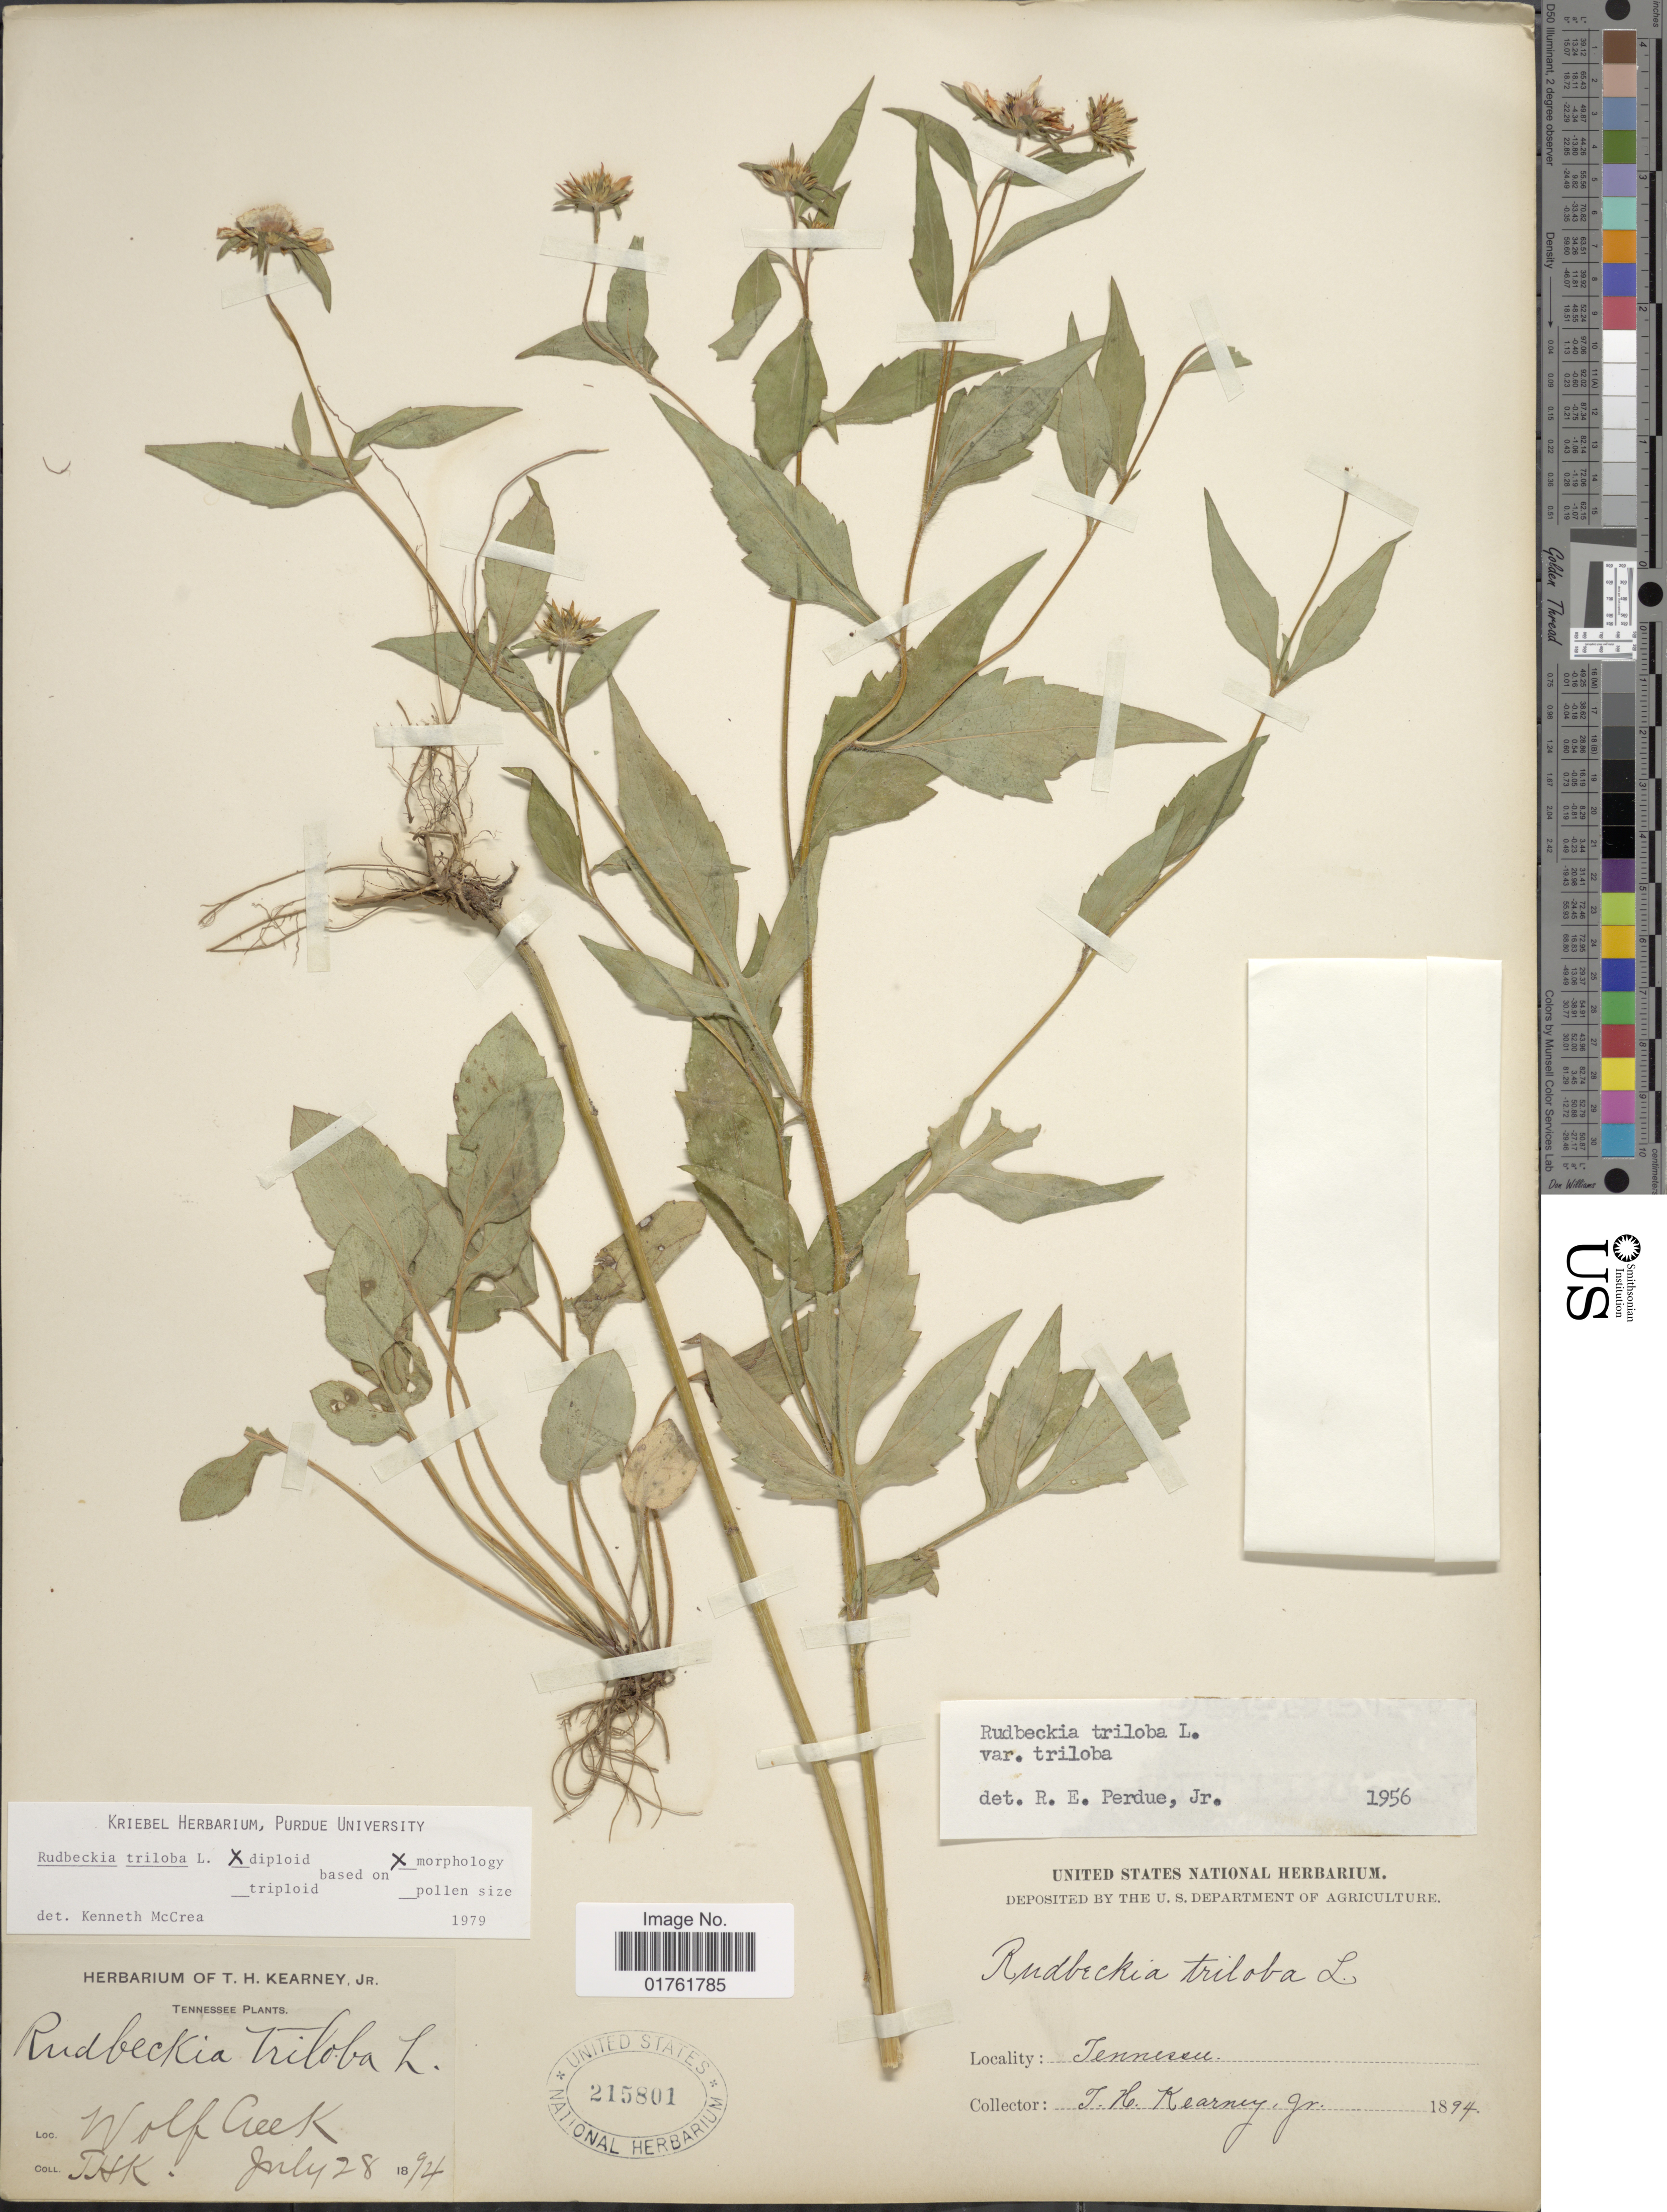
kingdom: Plantae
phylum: Tracheophyta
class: Magnoliopsida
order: Asterales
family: Asteraceae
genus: Rudbeckia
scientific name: Rudbeckia triloba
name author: L.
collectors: T. H. Kearney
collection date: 1894-07-28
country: United States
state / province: Tennessee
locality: Wolf Creek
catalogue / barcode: US 215801